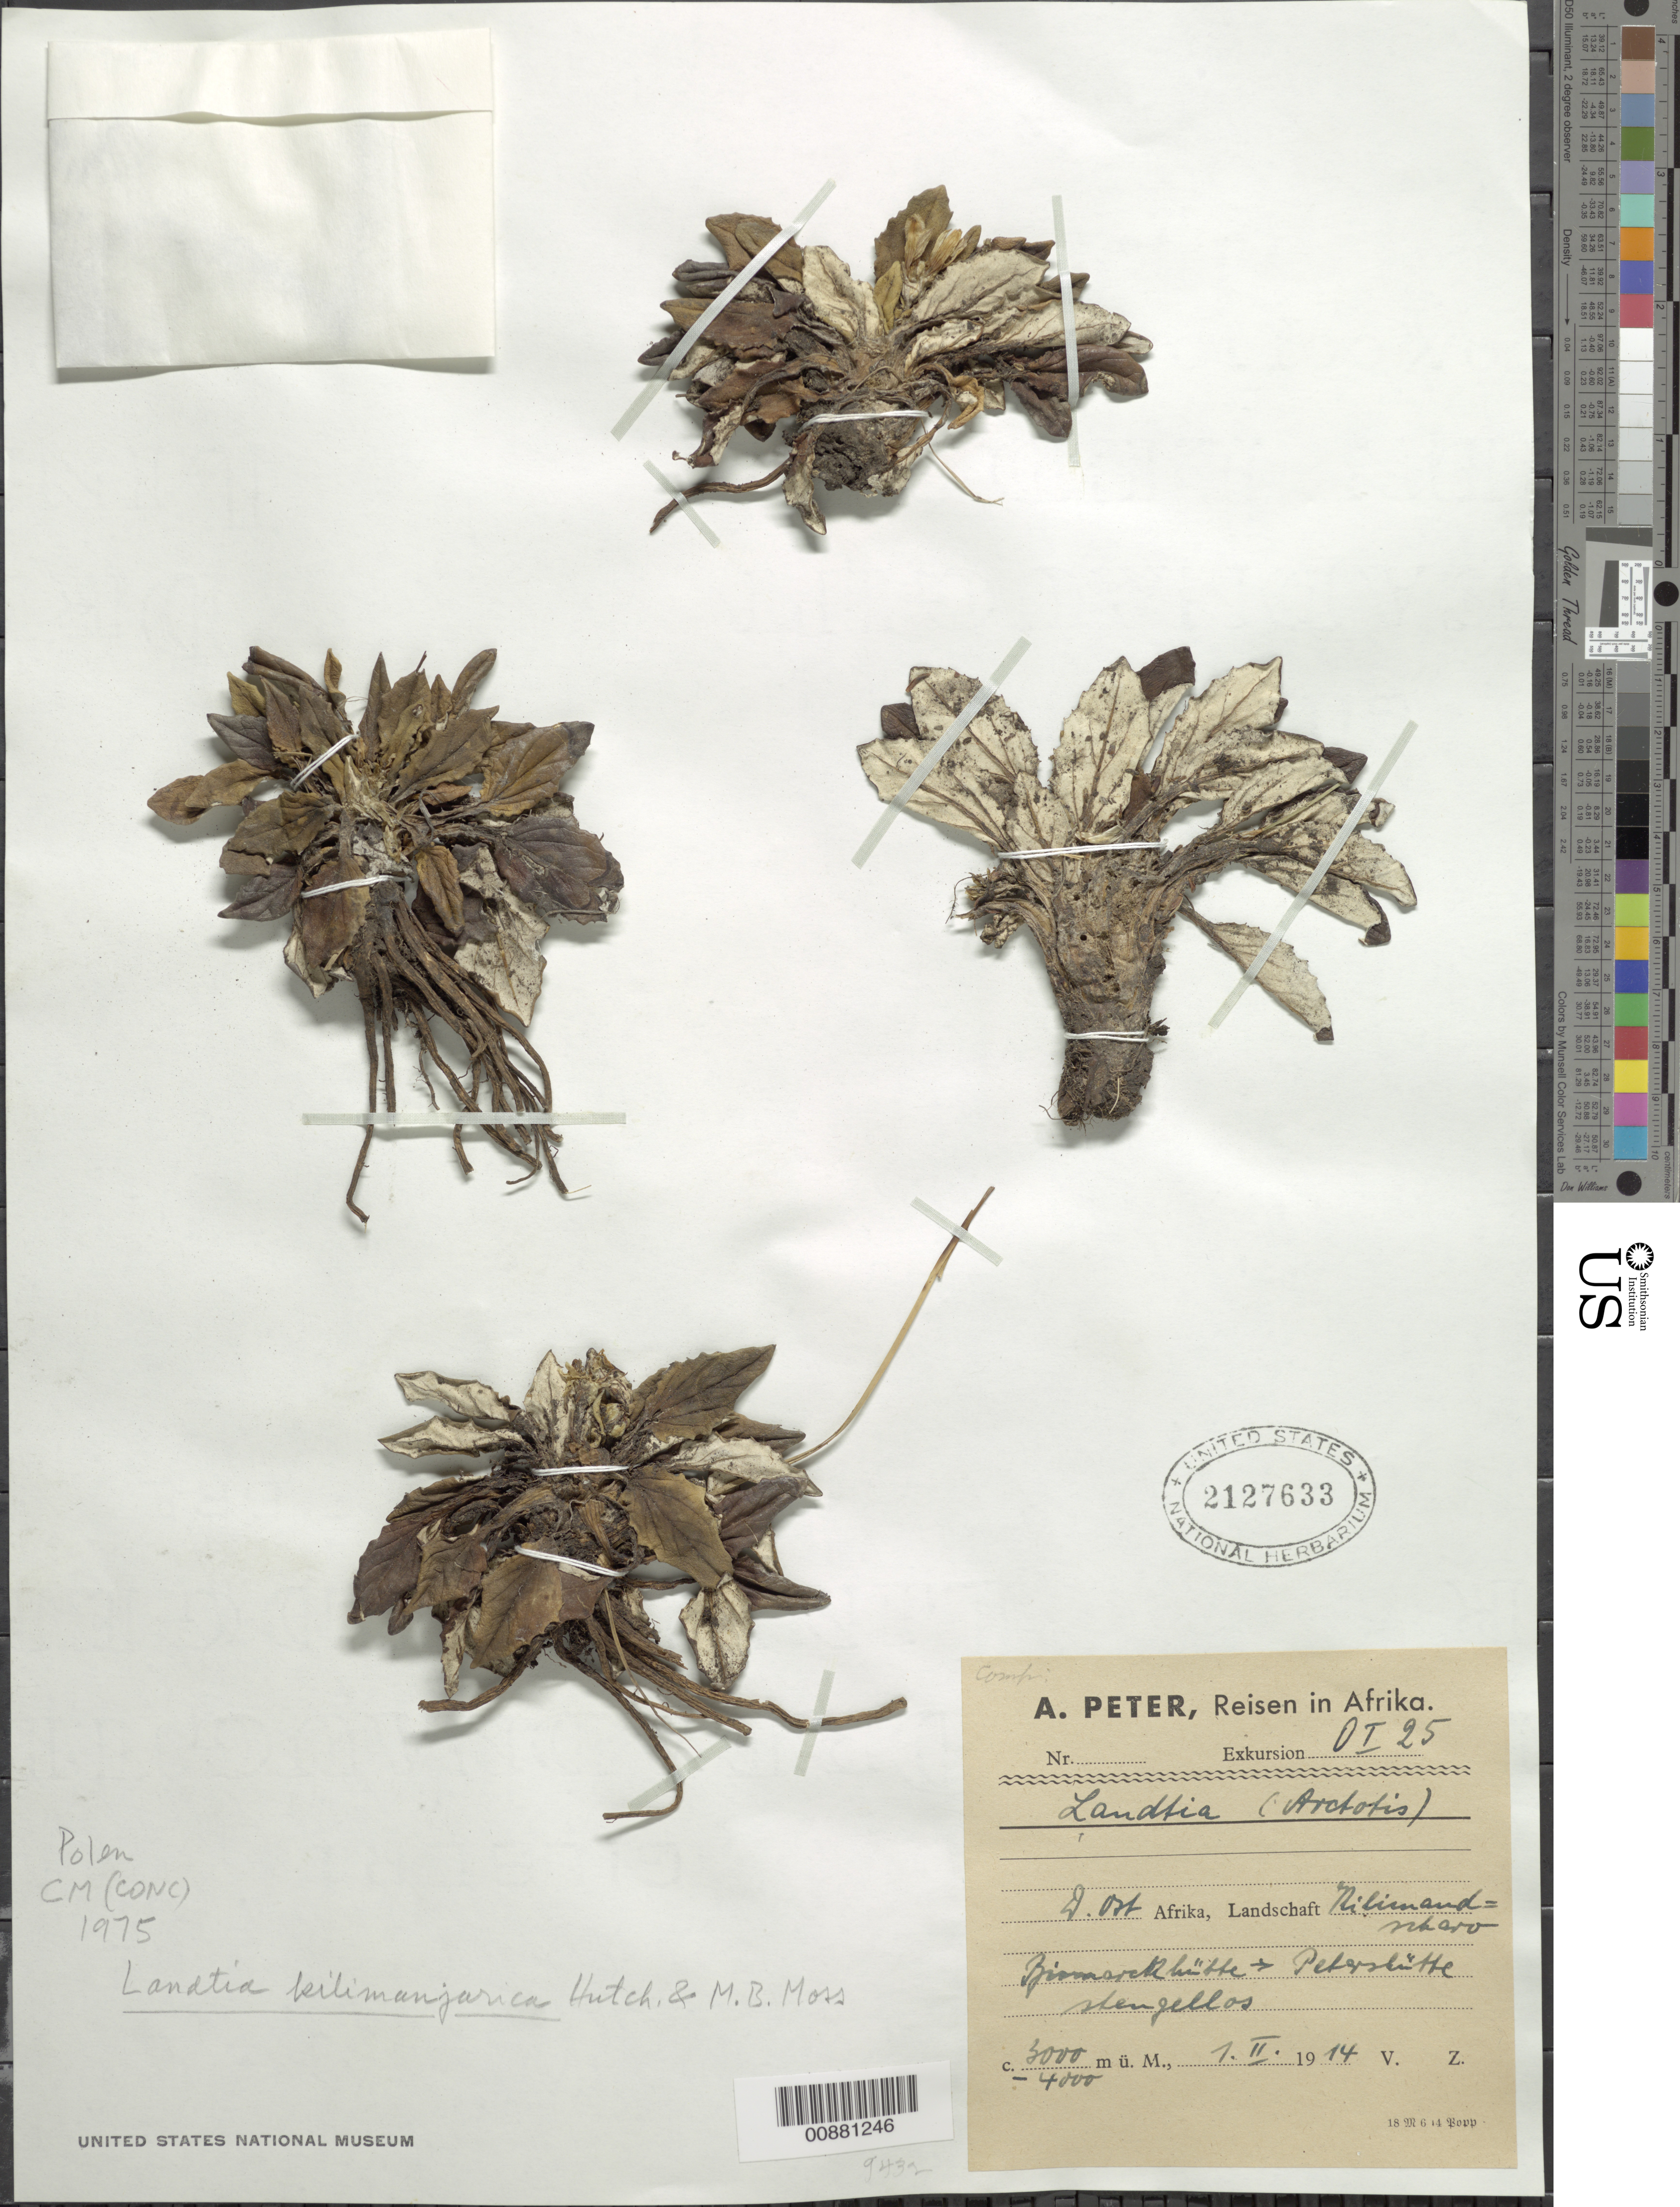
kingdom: Plantae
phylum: Tracheophyta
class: Magnoliopsida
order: Asterales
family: Asteraceae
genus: Haplocarpha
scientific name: Haplocarpha rueppelii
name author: (Sch. Bip.) Beauverd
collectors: A. Peter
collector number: OI 25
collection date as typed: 7 February 1914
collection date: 1914-02-07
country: South Africa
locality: Rilimandnbaro, Bismarckuffe to Pekerskuffe, D'ost (East)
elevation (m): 3000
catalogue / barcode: US 2127633